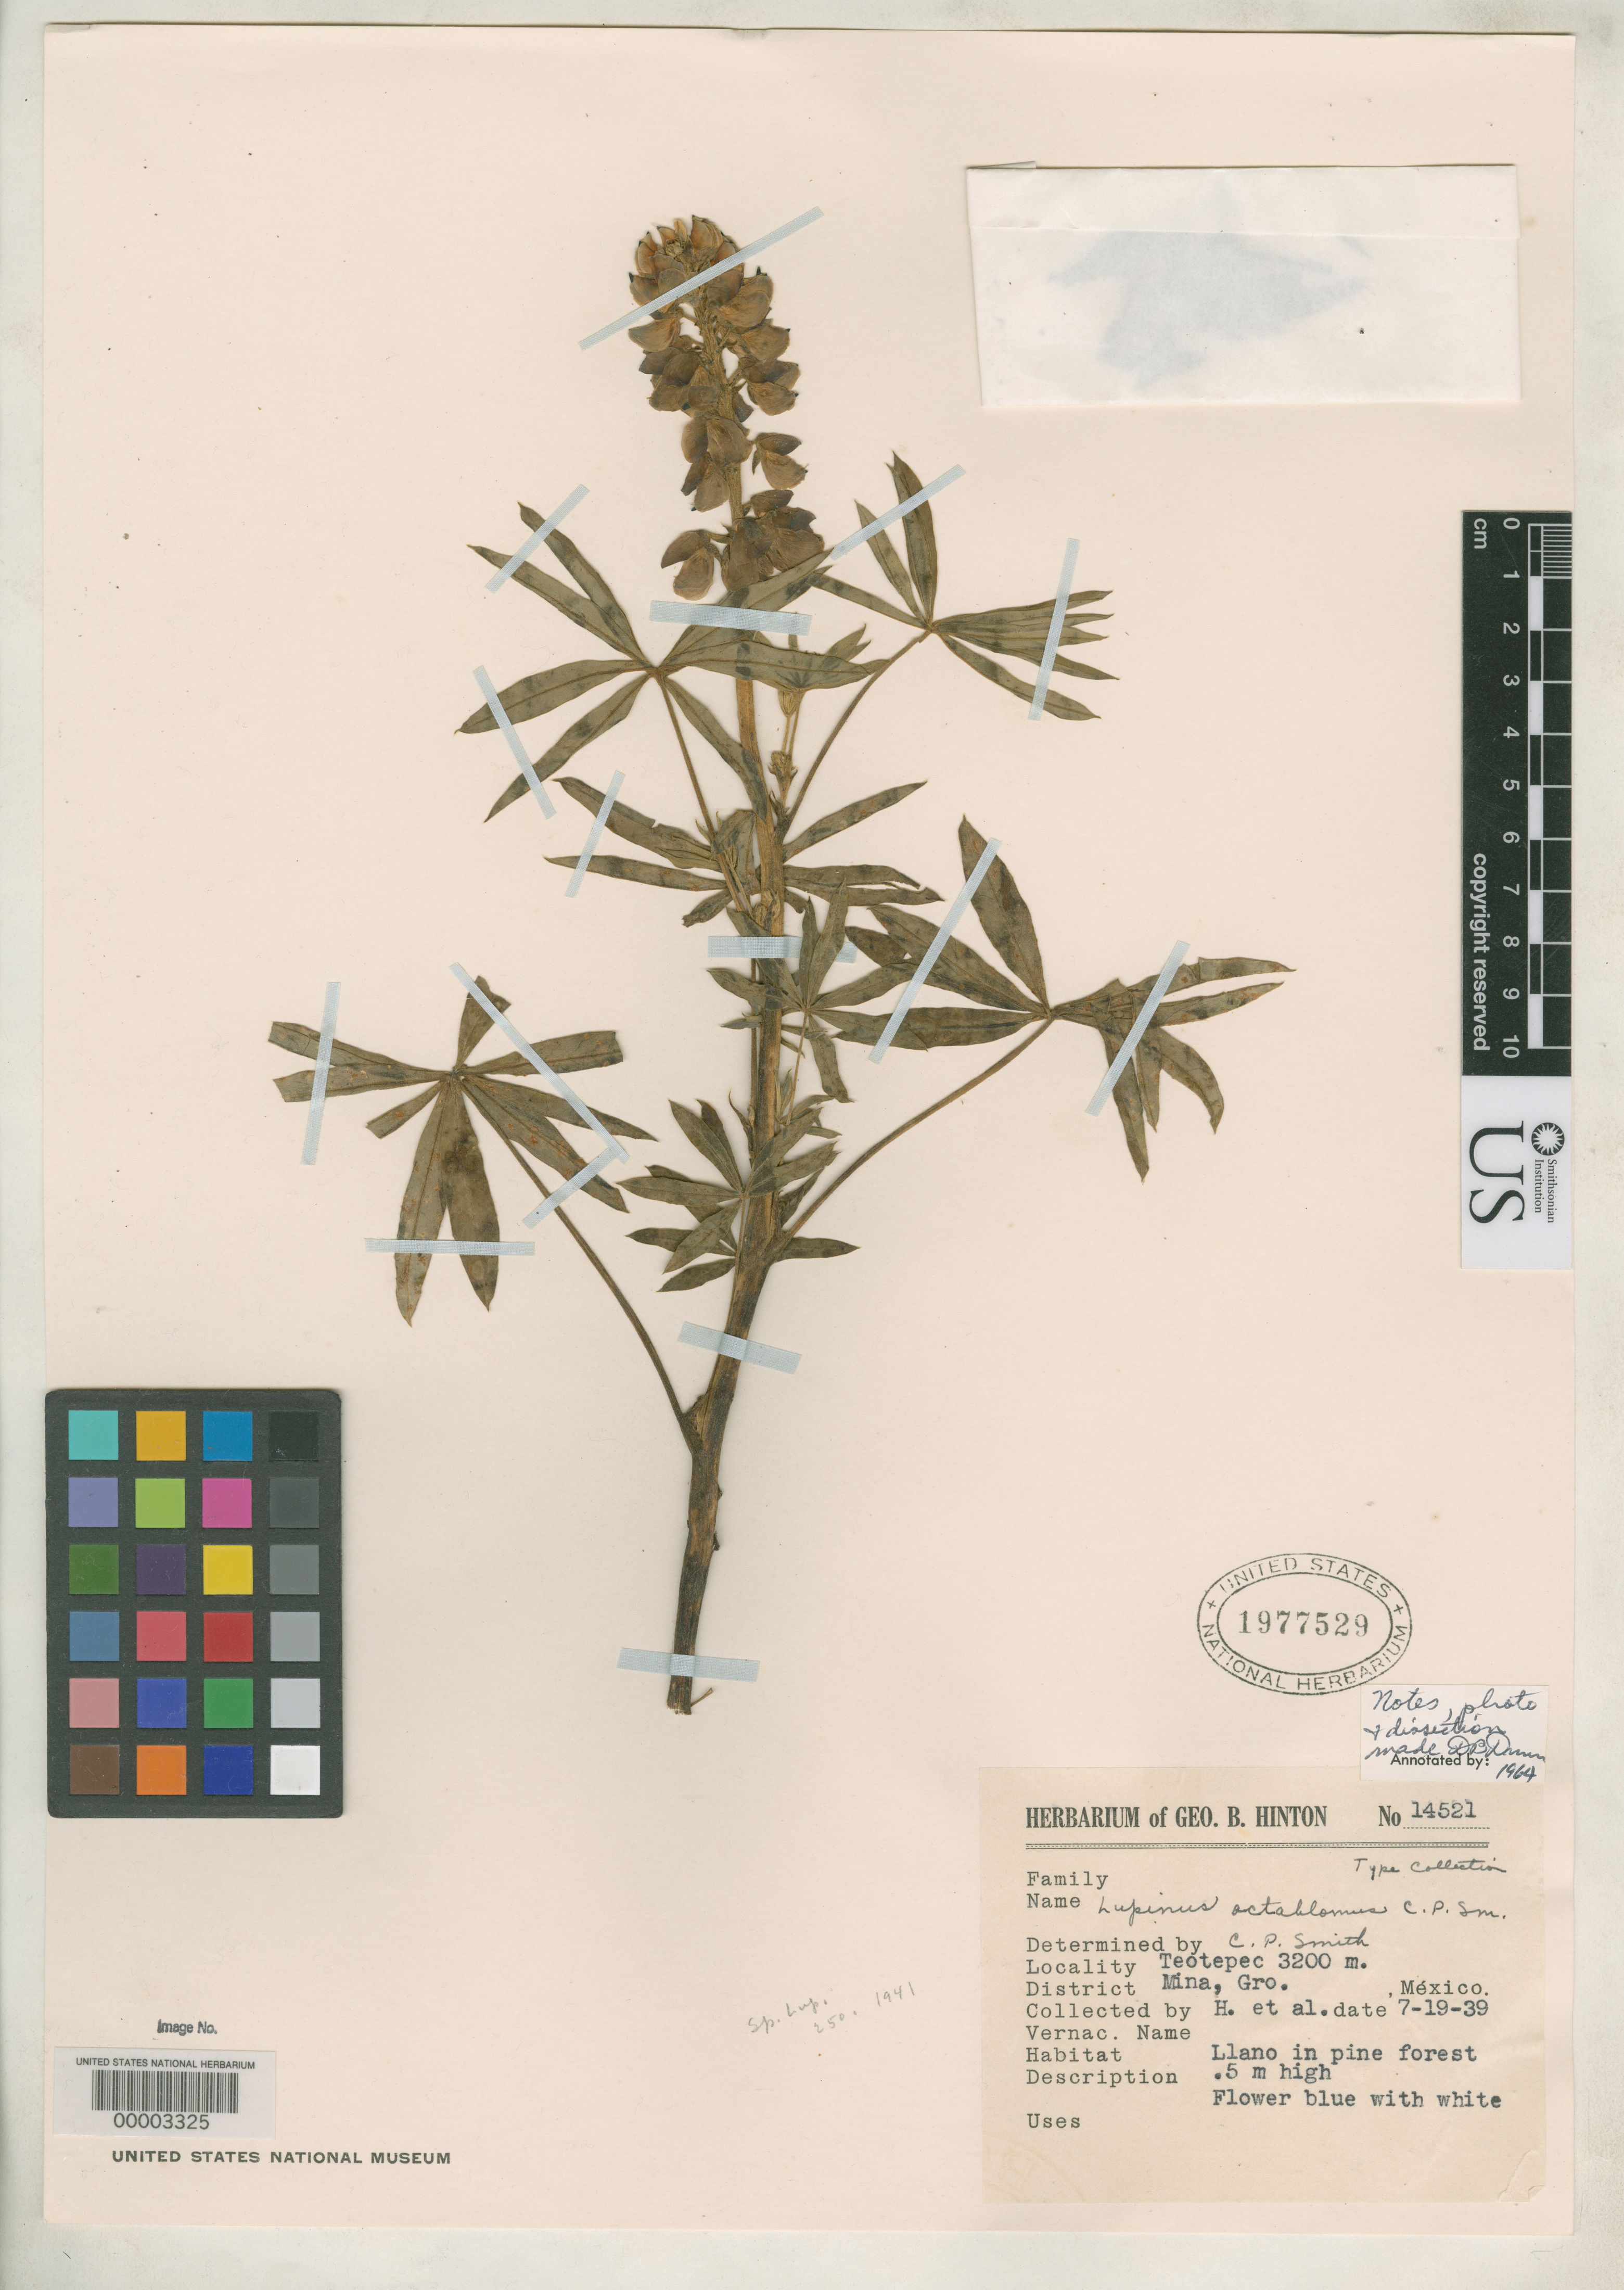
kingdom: Plantae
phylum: Tracheophyta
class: Magnoliopsida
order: Fabales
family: Fabaceae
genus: Lupinus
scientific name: Lupinus octablomus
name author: C.P. Sm.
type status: Isotype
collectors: G. B. Hinton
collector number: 14521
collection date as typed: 19 Jul 1939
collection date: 1939-07-19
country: Mexico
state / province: Guerrero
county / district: Mina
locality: Teotepec.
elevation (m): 3200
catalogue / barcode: US 1977529